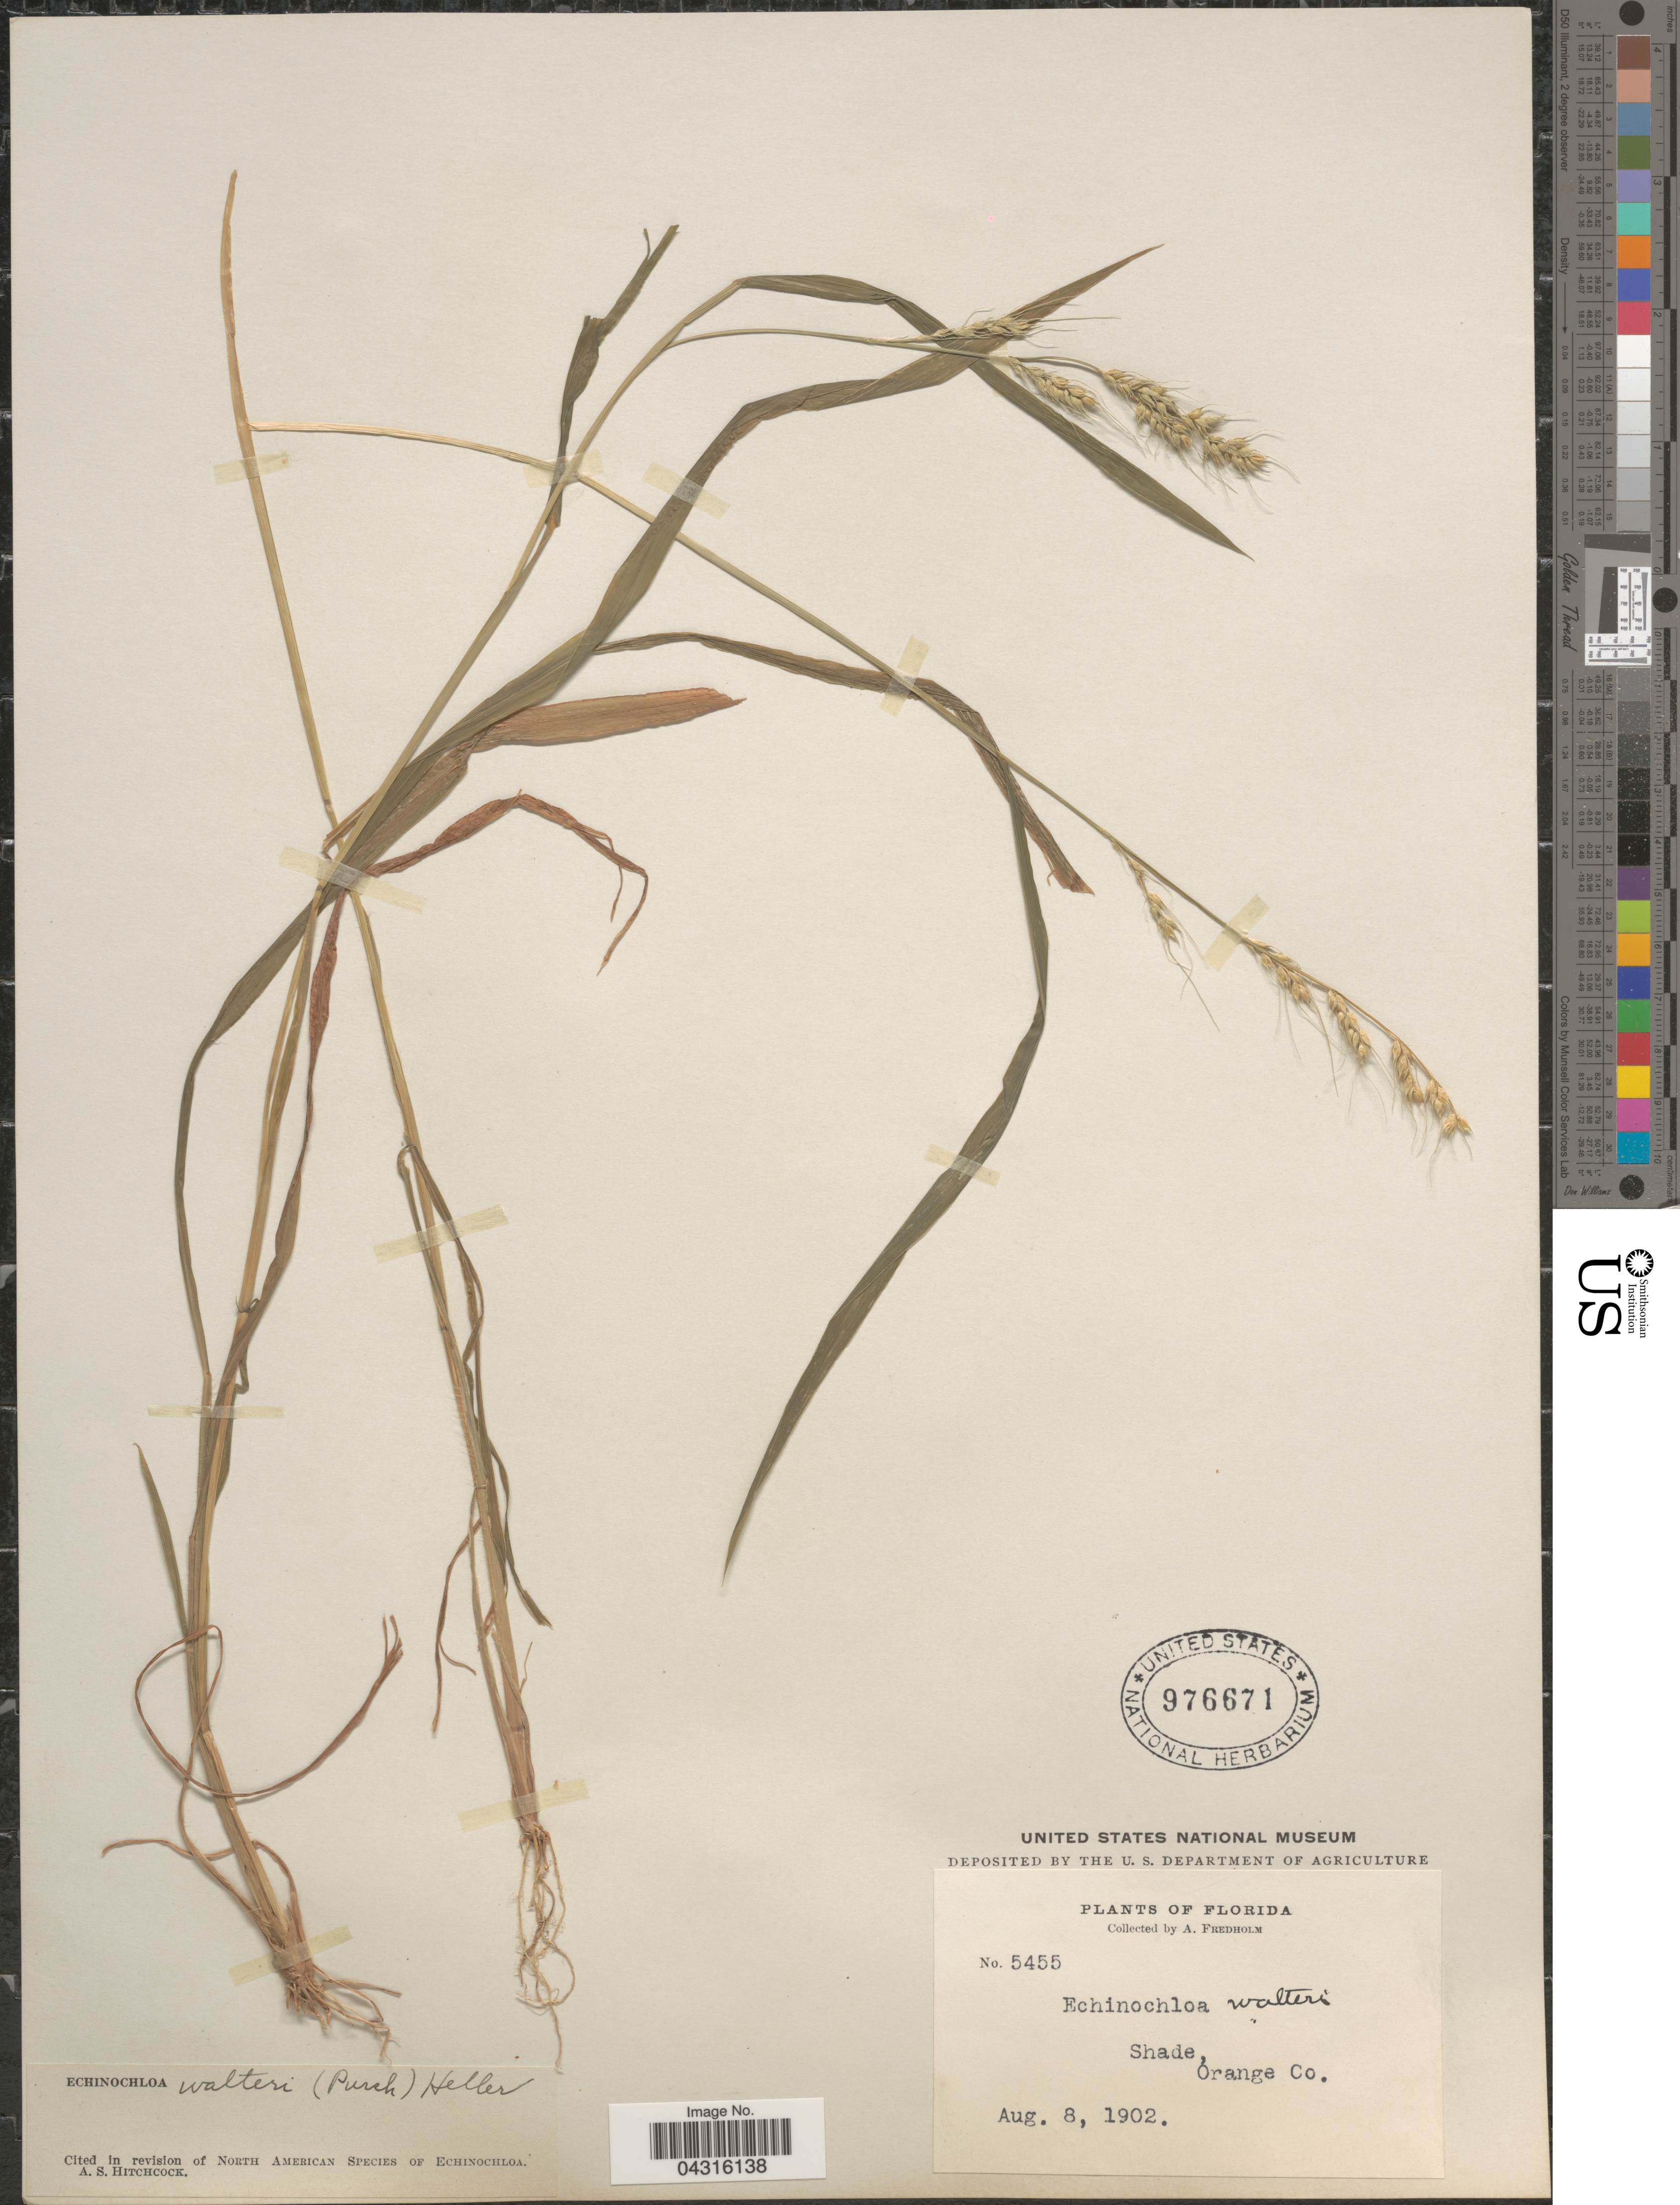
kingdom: Plantae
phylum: Tracheophyta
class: Liliopsida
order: Poales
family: Poaceae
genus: Echinochloa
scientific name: Echinochloa walteri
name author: (Pursh) A. Heller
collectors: A. Fredholm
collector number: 5455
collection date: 1902-08-08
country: United States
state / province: Florida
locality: Shade, Orange Co.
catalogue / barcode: US 976671